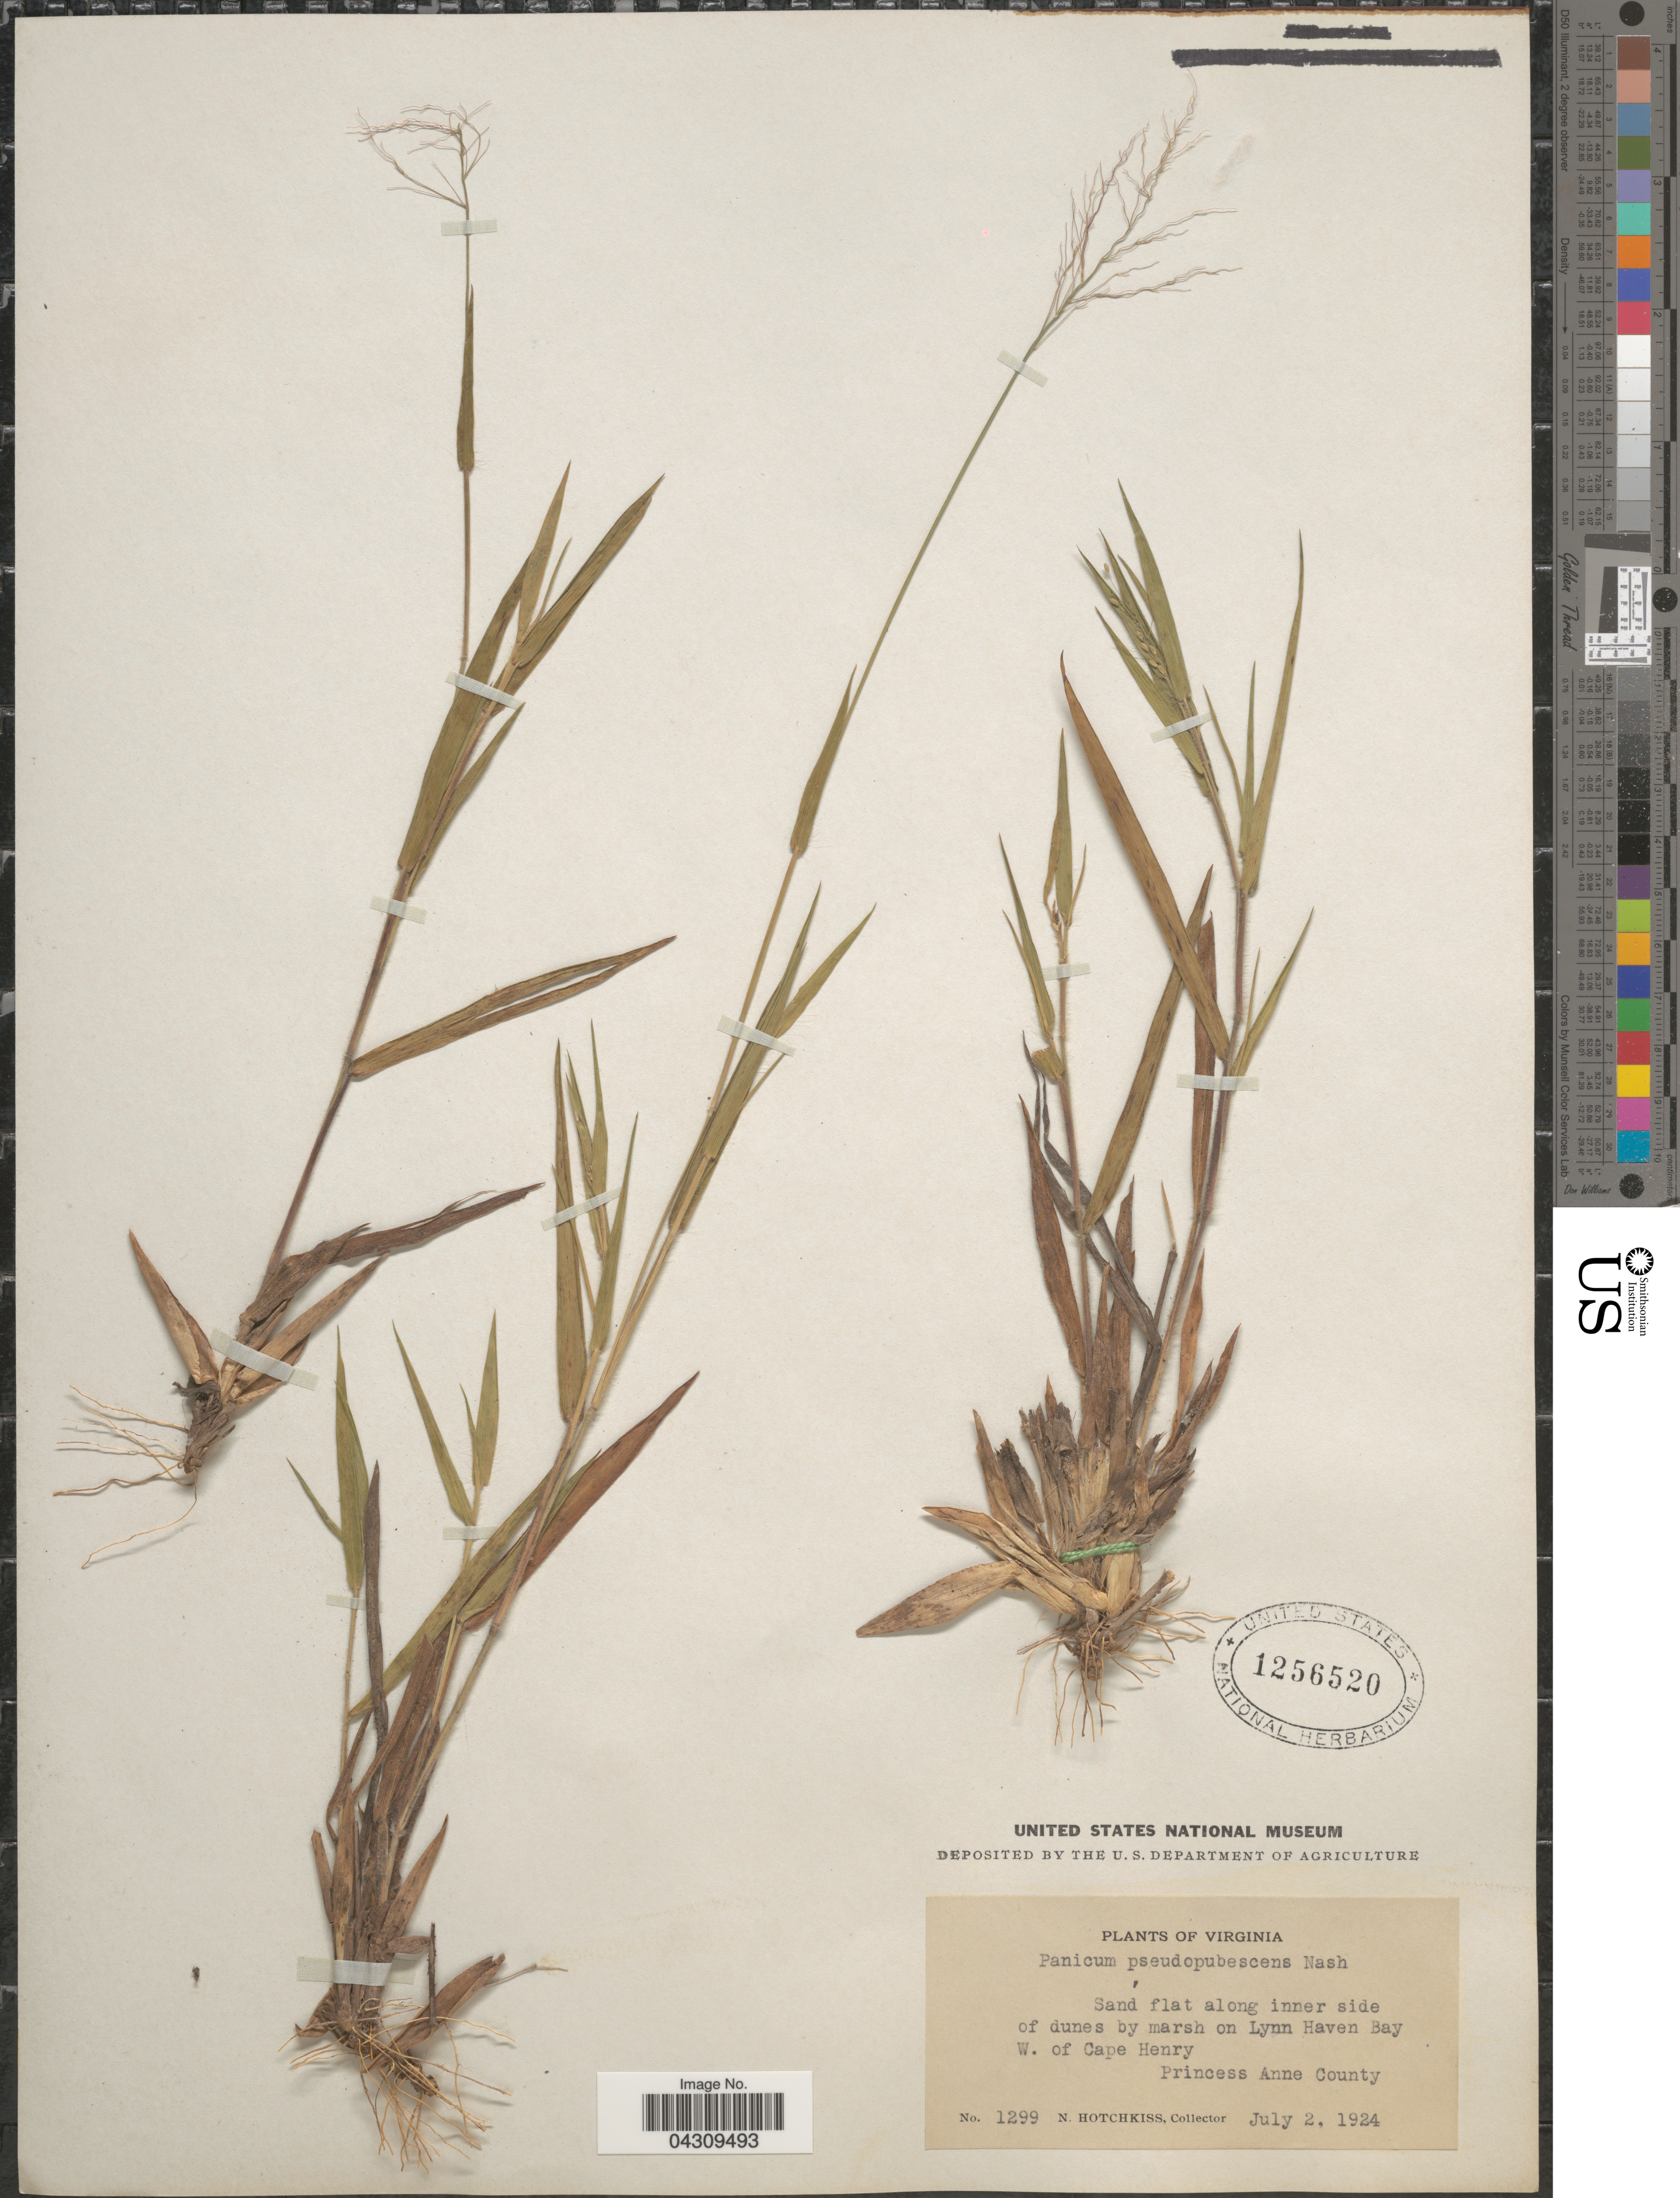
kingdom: Plantae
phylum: Tracheophyta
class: Liliopsida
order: Poales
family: Poaceae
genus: Dichanthelium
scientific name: Dichanthelium acuminatum var. acuminatum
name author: (Sw.) Gould & C.A. Clark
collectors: N. Hotchkiss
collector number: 1299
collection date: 1924-07-02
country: United States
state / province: Virginia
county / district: City of Virginia Beach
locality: Sand flat along inner side of dunes by marsh on Lynn Haven Bay. W. of Cape Henry. Princess Anne County.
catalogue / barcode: US 1256520